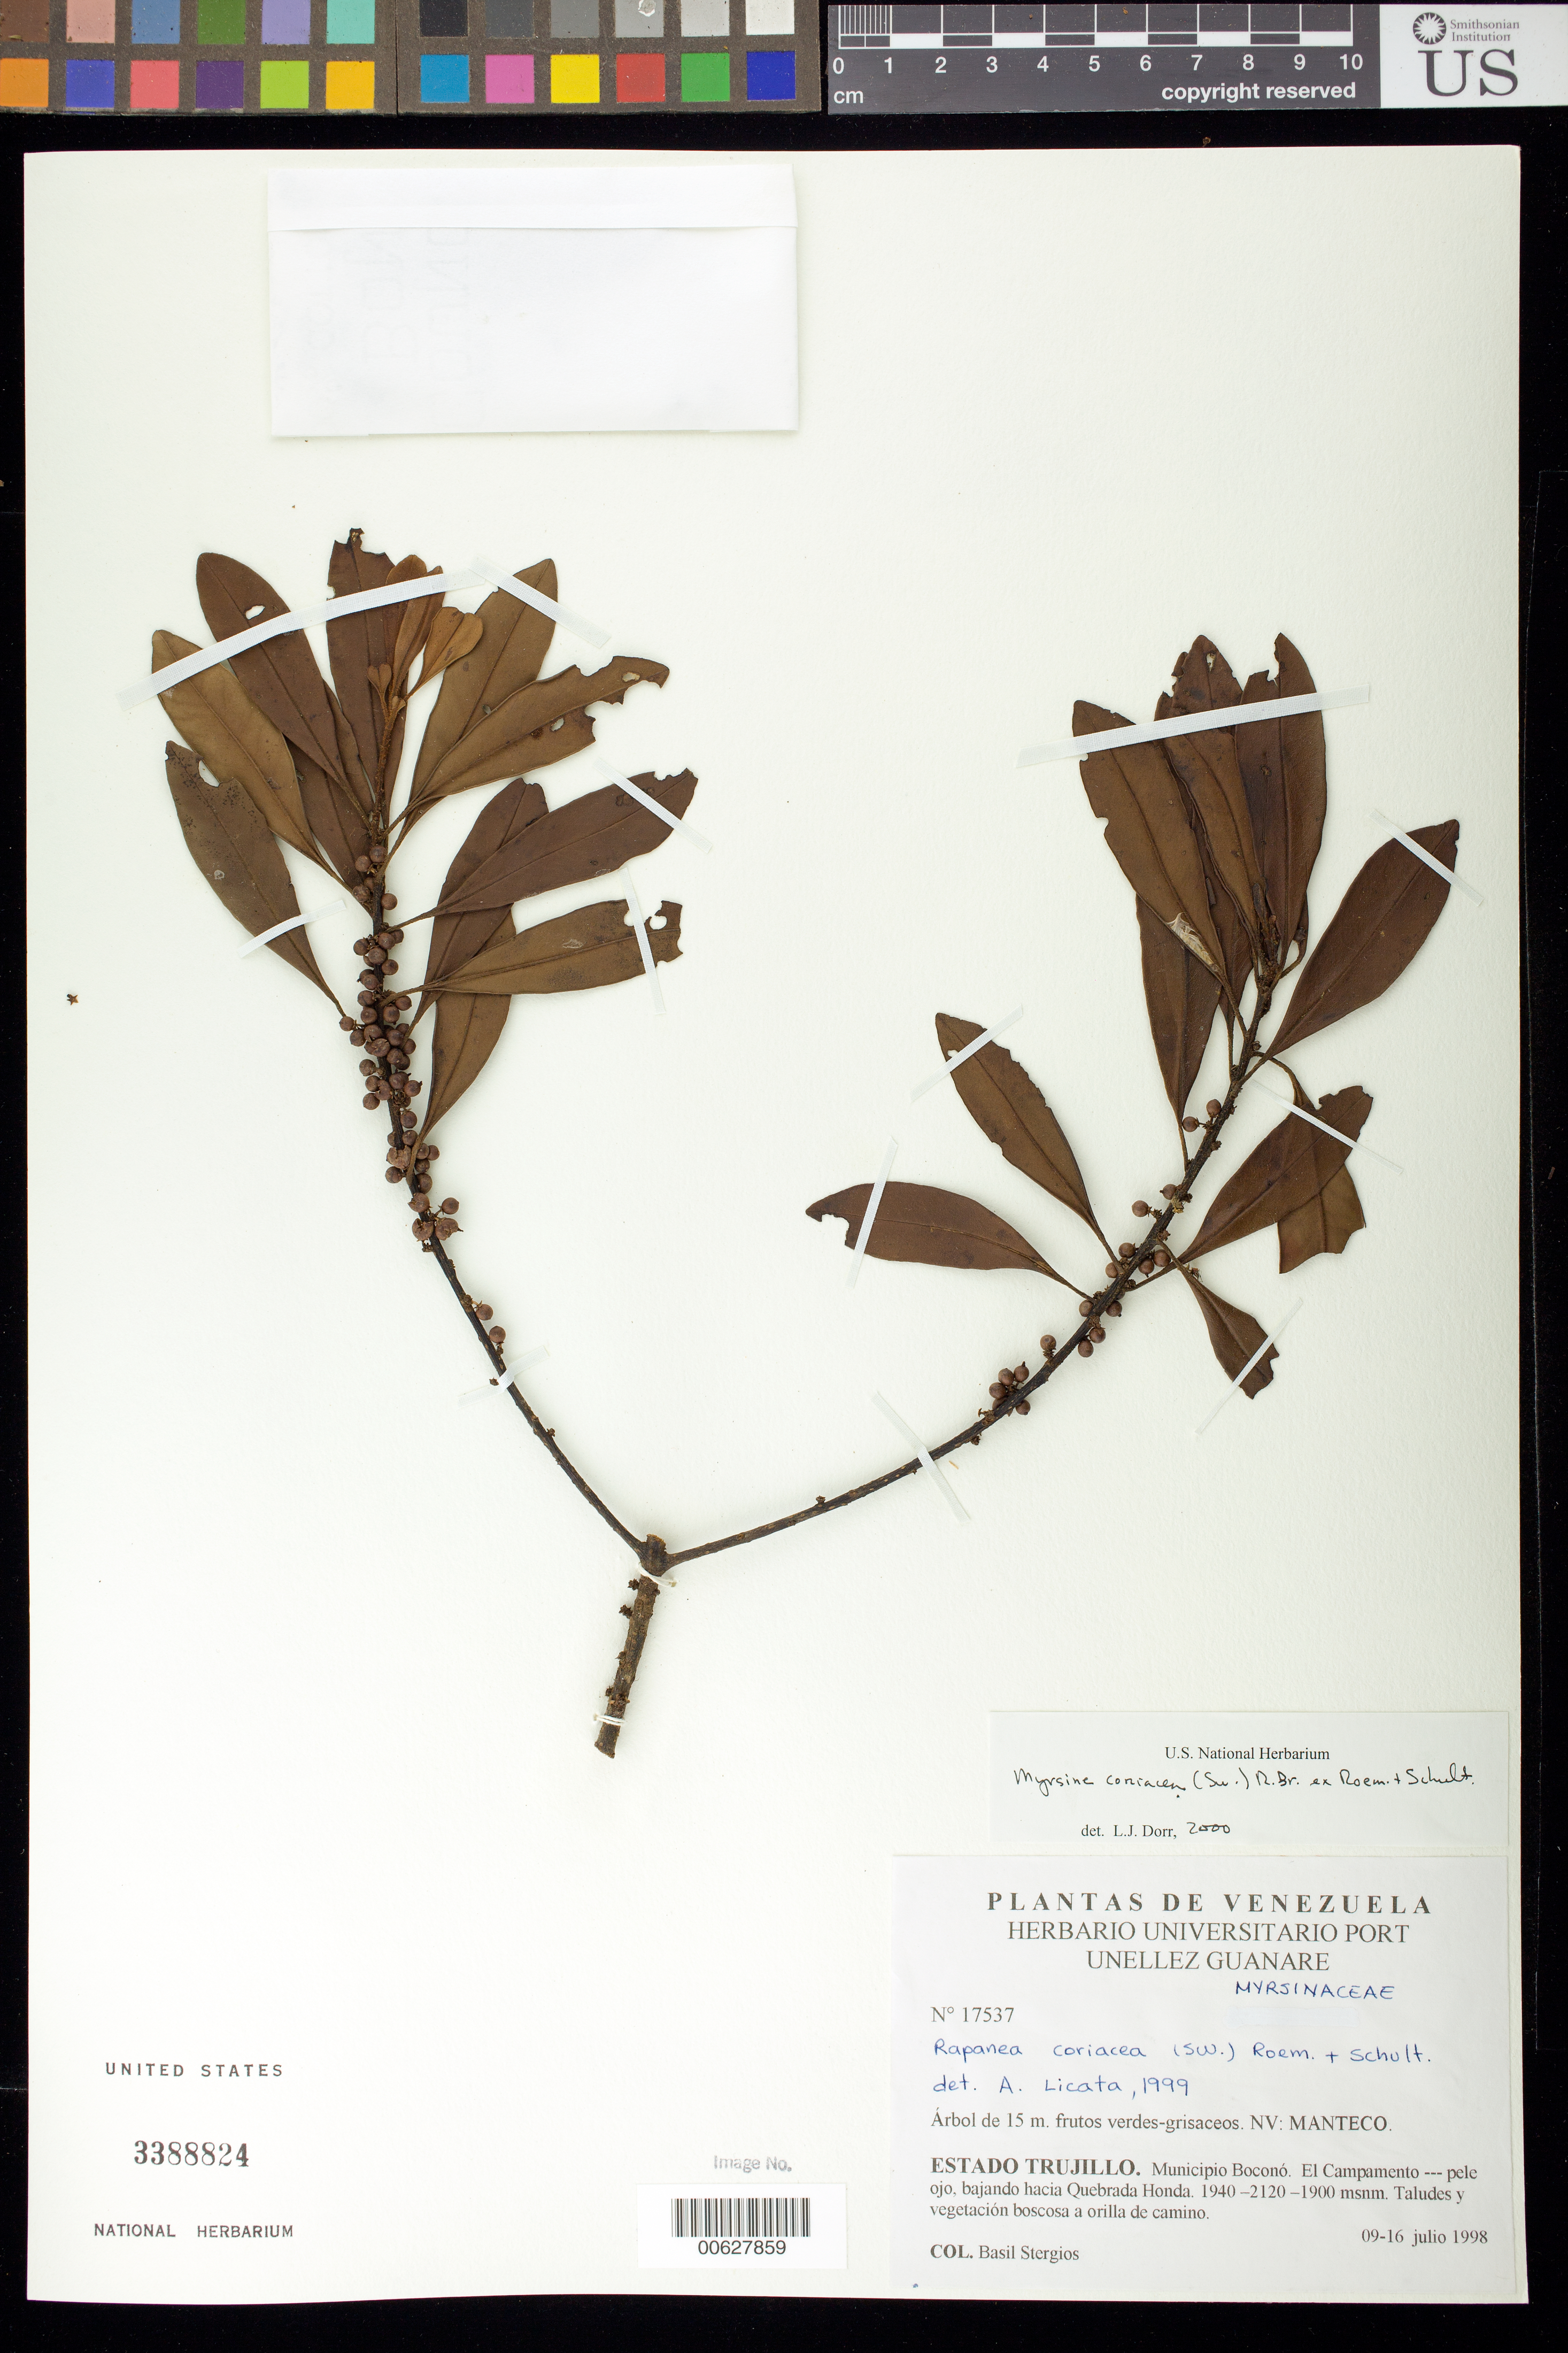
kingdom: Plantae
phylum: Tracheophyta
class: Magnoliopsida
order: Ericales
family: Primulaceae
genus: Myrsine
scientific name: Myrsine coriacea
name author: (Sw.) R. Br. ex Roem. & Schult.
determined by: Dorr, L. J., (BOT), Smithsonian Institution - National Museum of Natural History (UNITED STATES)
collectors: B. G. Stergios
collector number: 17537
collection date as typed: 09 Jul 1998 to 16 Jul 1998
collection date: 1998-07-09/1998-07-16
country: Venezuela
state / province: Trujillo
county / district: Boconó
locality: Parque Nacional Guaramacal, El campamento-pele ojo, bajando hacia Quebrada Honda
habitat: Taludes y vegetación boscosa a orilla de camino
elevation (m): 1900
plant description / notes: Common name: Manteco; BRIT, PORT, US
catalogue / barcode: US 3388824